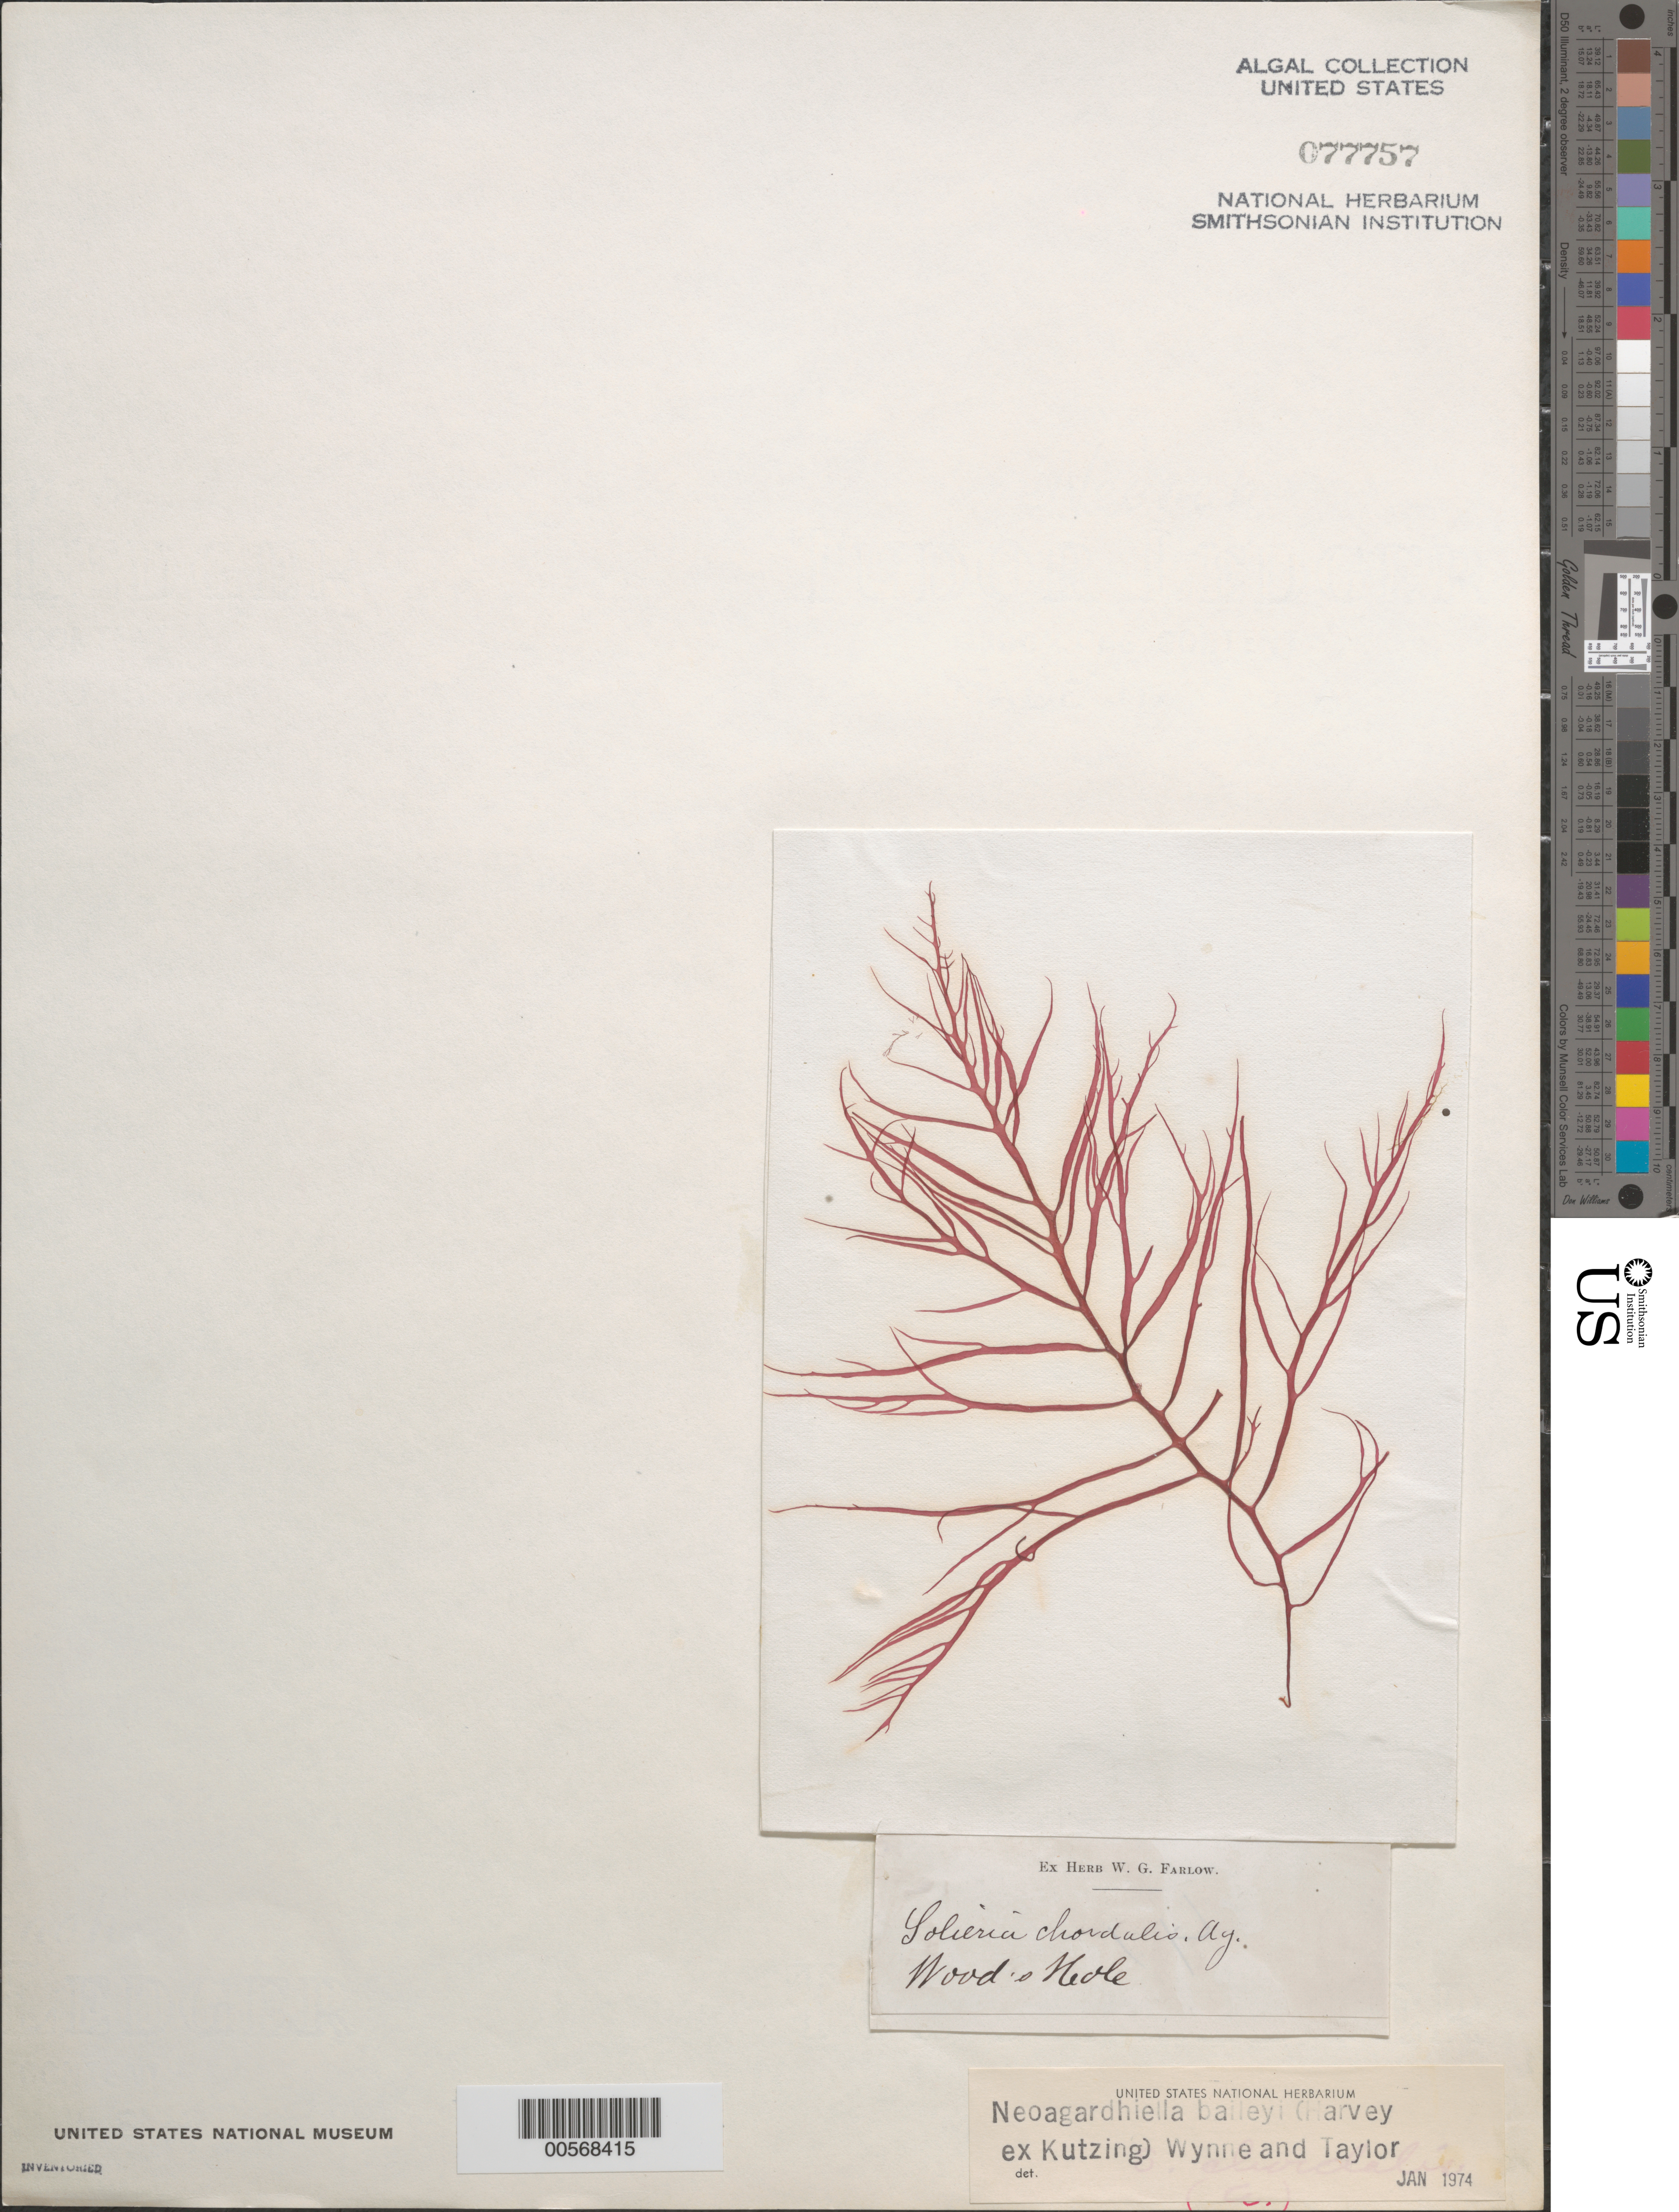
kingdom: Plantae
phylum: Rhodophyta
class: Florideophyceae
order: Gigartinales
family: Solieriaceae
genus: Agardhiella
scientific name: Agardhiella subulata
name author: (C. Agardh) G.T.Kraft & M.J. Wynne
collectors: W. Farlow (Herbarium)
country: United States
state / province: Massachusetts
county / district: Barnstable County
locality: Woods Hole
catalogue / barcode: US 77757